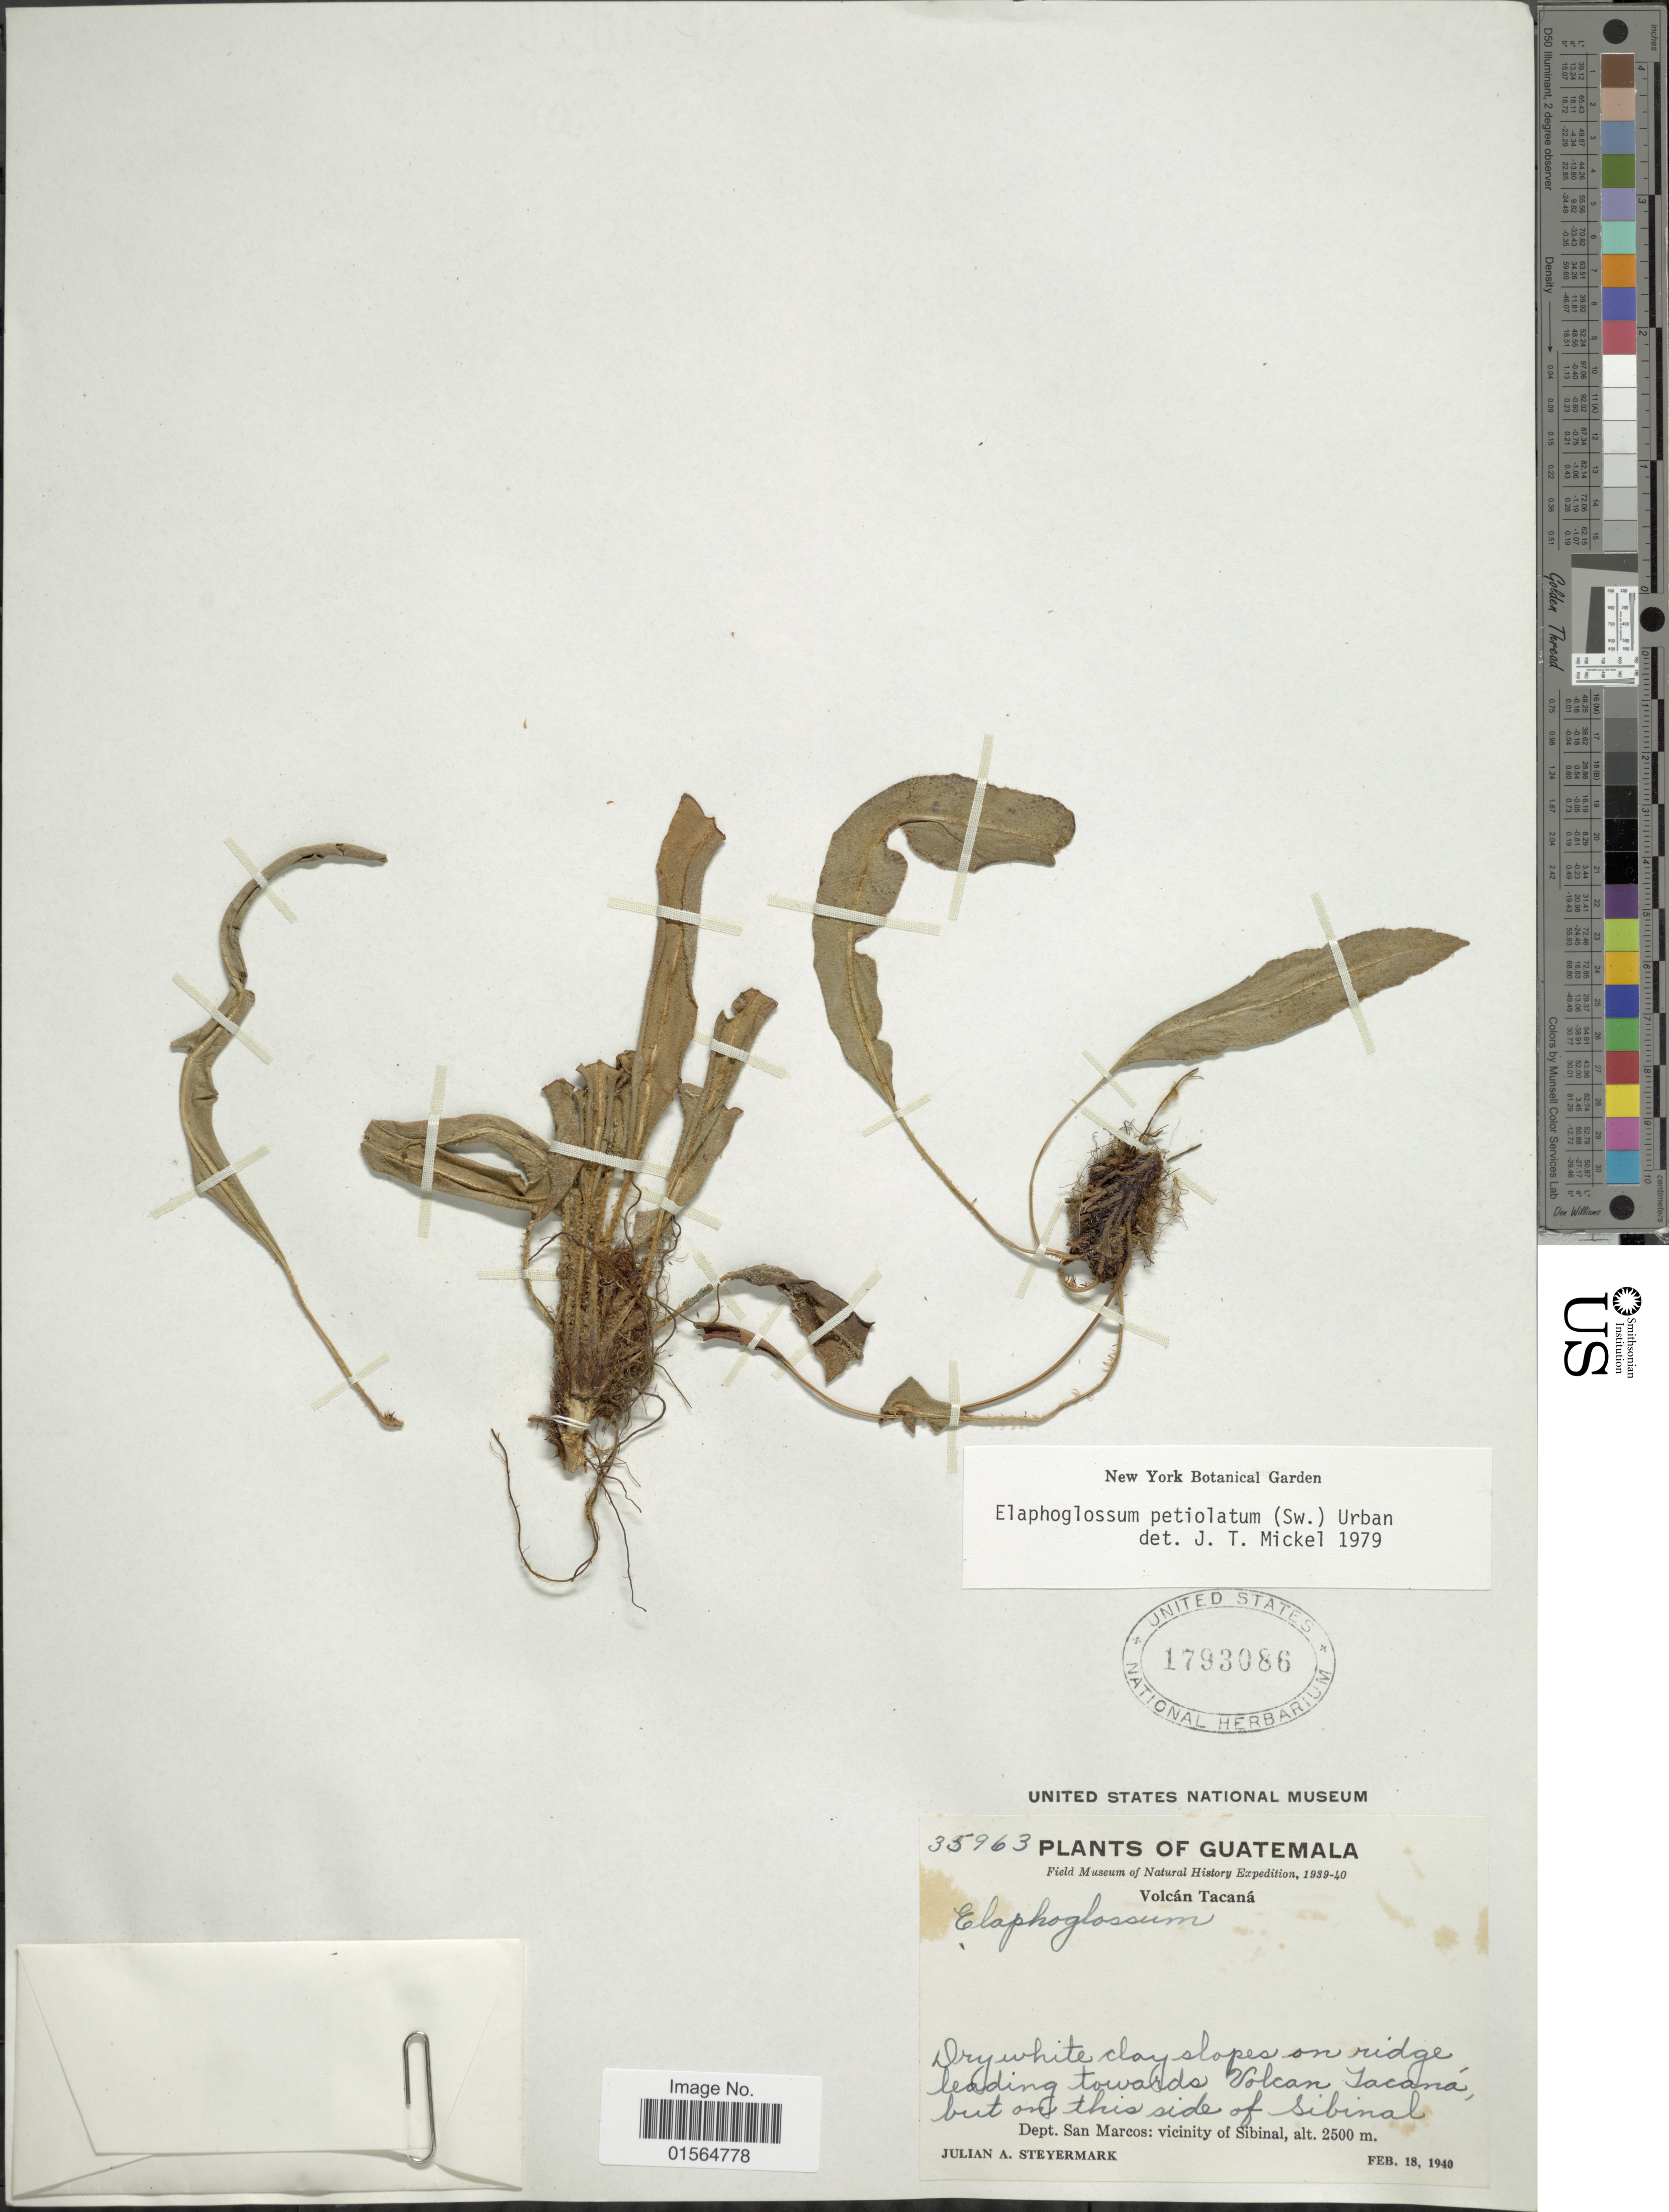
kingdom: Plantae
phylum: Tracheophyta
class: Polypodiopsida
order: Polypodiales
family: Dryopteridaceae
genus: Elaphoglossum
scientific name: Elaphoglossum petiolatum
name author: (Sw.) Urb.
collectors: J. Steyermark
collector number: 35963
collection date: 1940-02-18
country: Guatemala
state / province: San Marcos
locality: Volcán Tacaná, dry white clay slopes on ridge leading towards Volcan Tacaná, but on this side of sibinal, Vicinity of Sibinal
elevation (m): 2500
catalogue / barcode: US 1793086